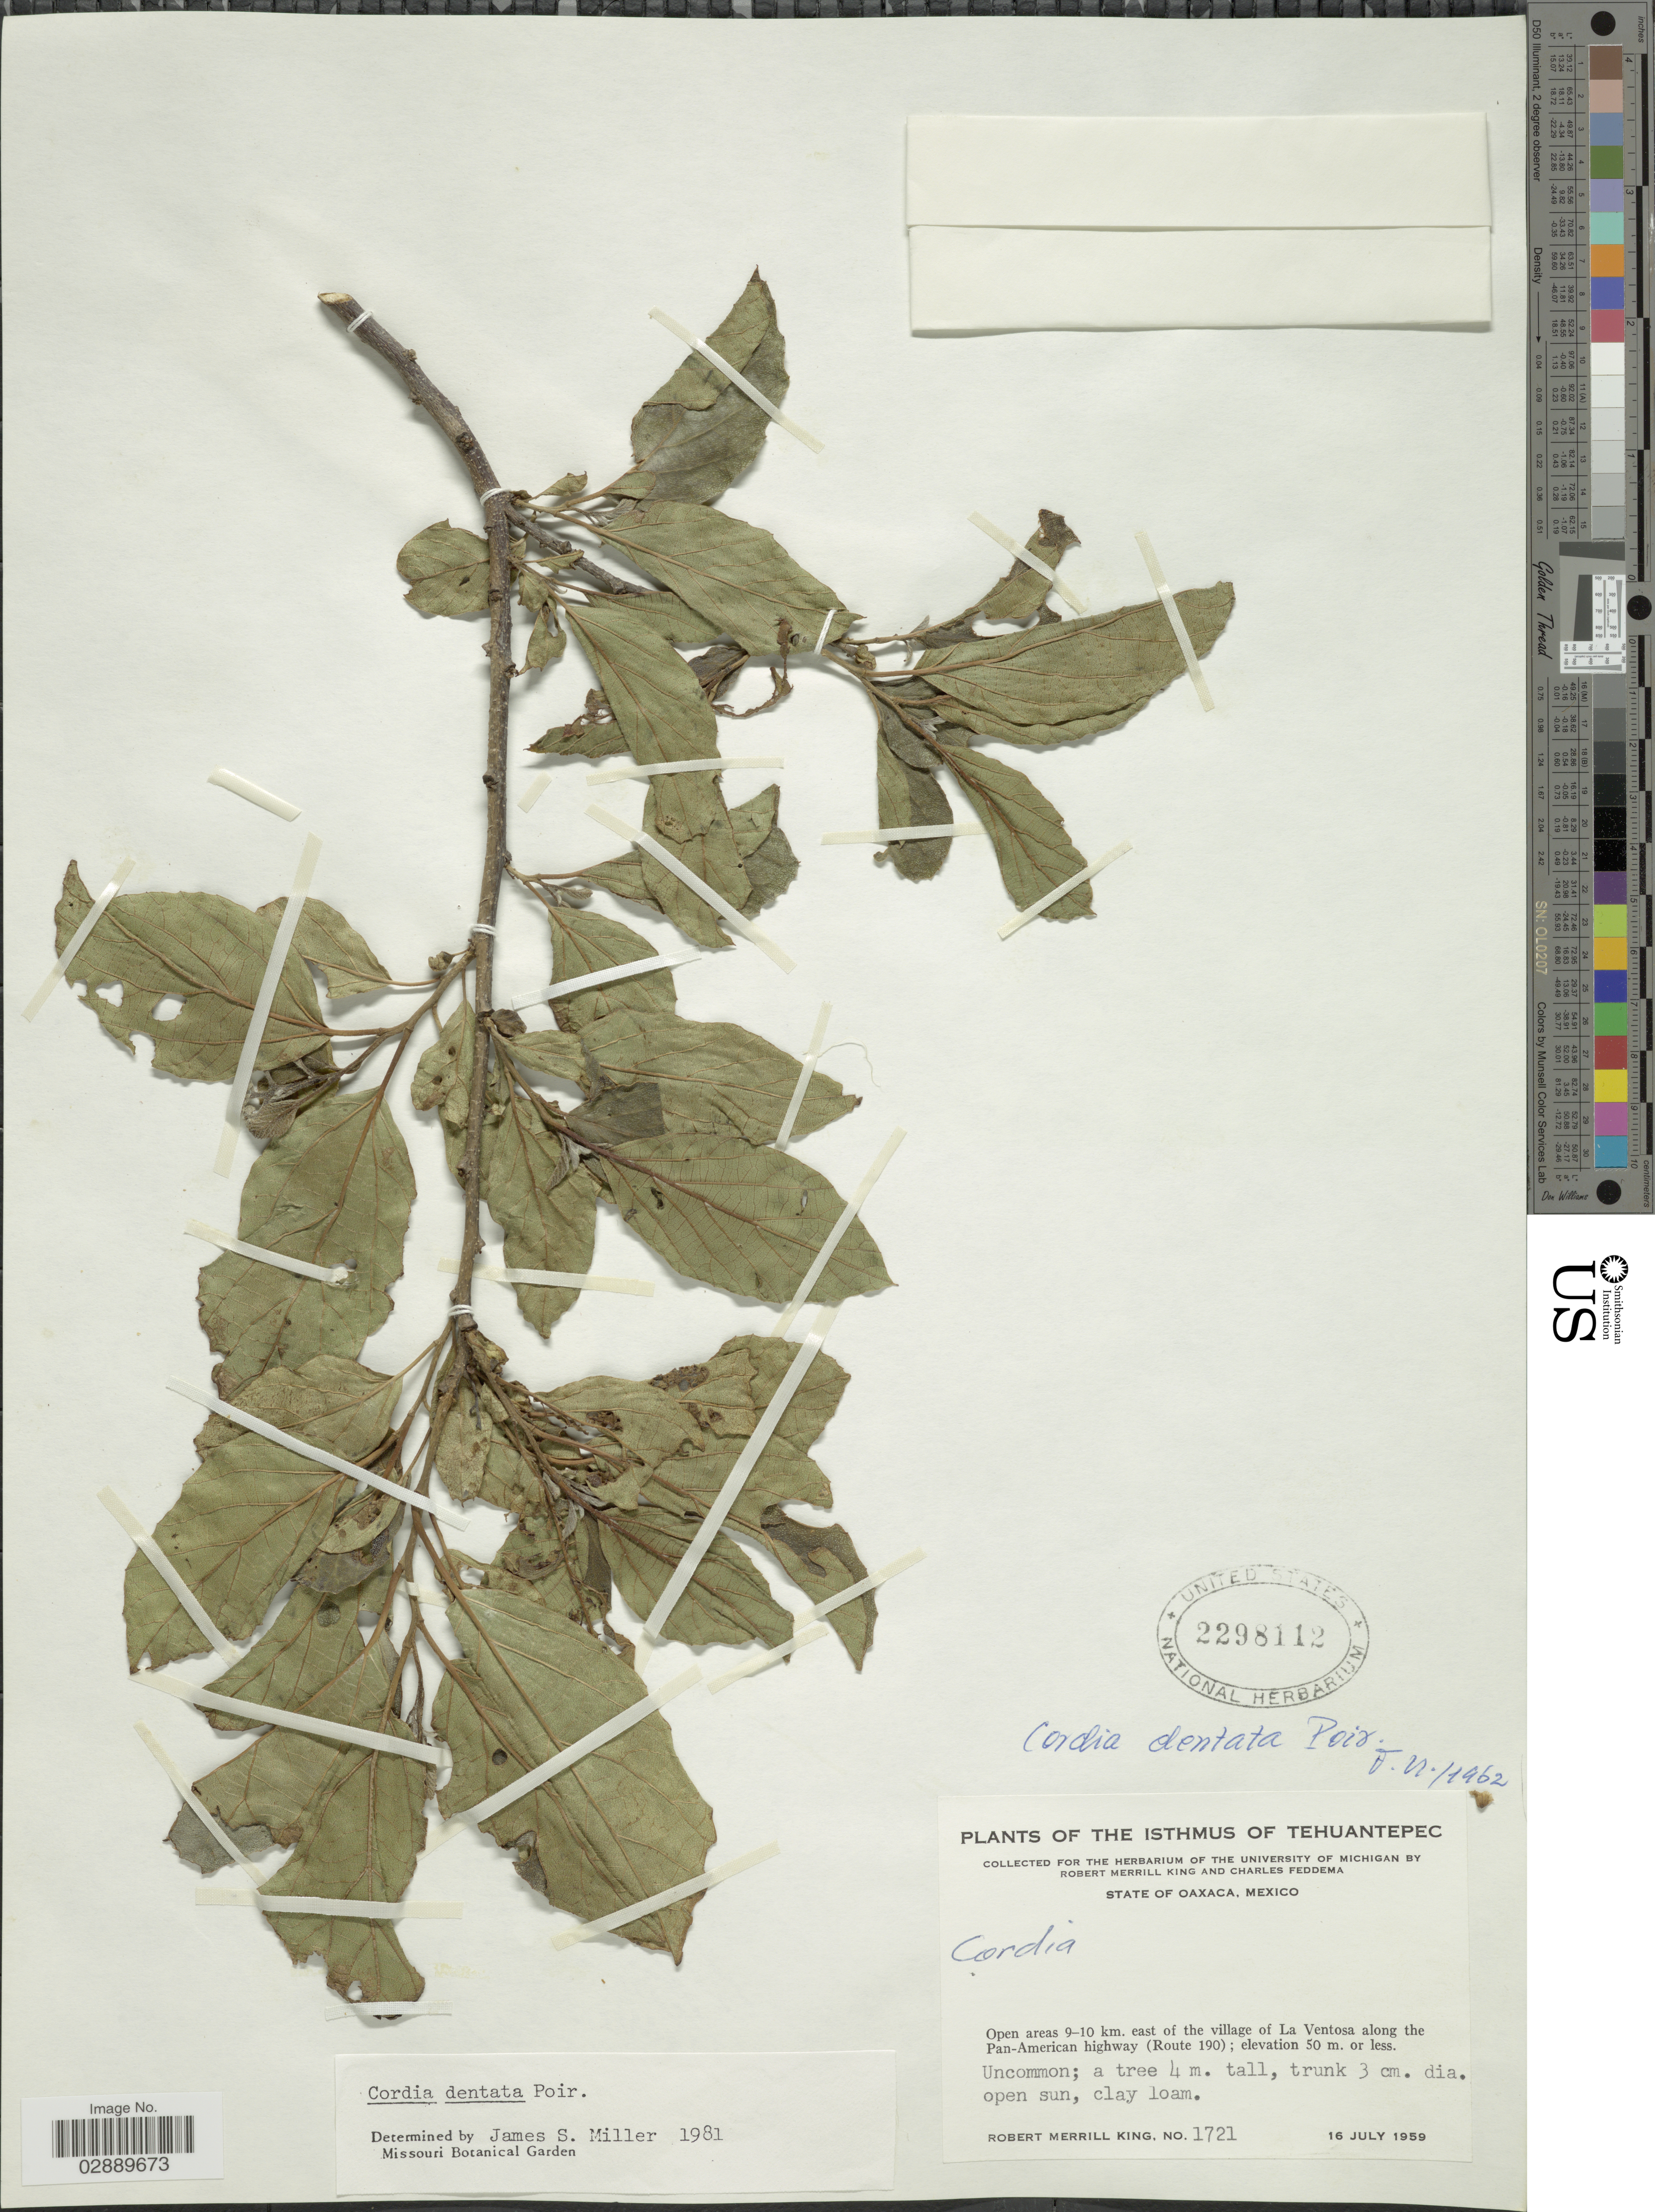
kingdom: Plantae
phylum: Tracheophyta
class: Magnoliopsida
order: Boraginales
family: Cordiaceae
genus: Cordia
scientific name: Cordia dentata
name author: Poir.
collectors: R. M. King & C. Feddema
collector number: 1721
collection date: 1959-07-16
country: Mexico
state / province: Oaxaca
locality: The isthmus of Tehuantepec. Open areas 9-10 km. east of the village of La Ventosa along the Pan-American highway (Route 190).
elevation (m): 50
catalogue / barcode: US 2298112